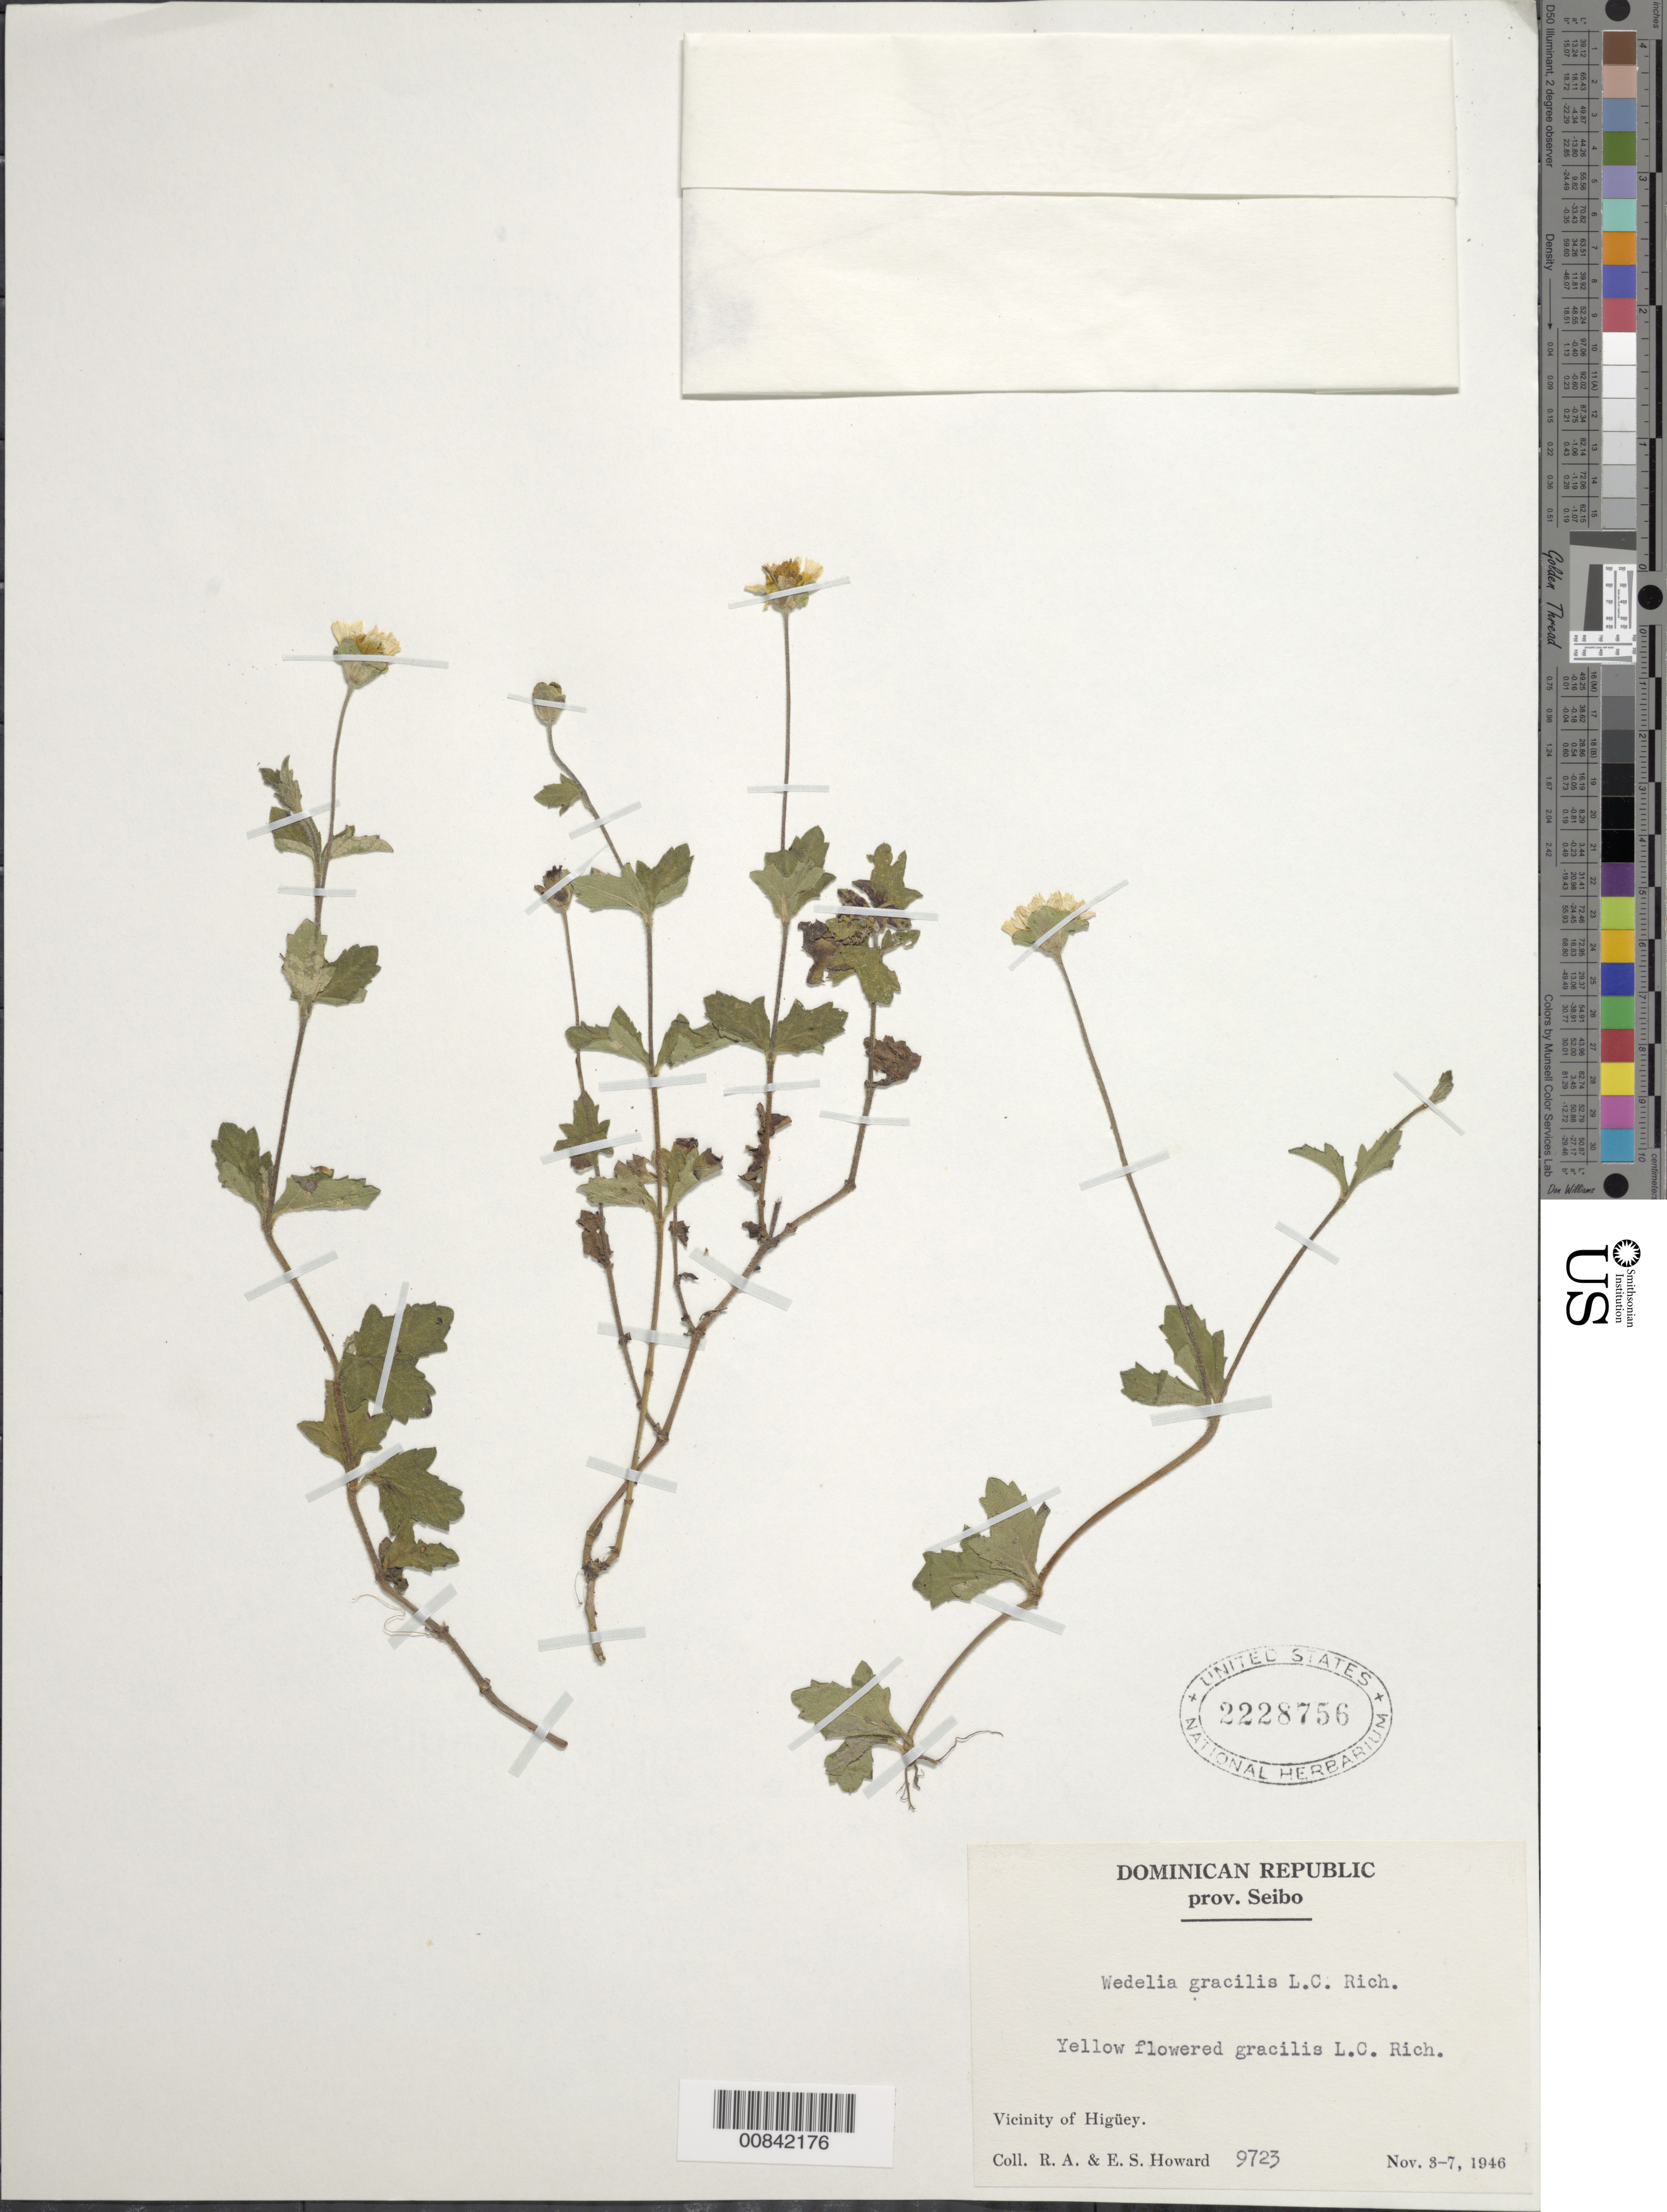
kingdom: Plantae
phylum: Tracheophyta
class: Magnoliopsida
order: Asterales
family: Asteraceae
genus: Sphagneticola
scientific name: Sphagneticola gracilis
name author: (Rich.) Pruski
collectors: R. A. Howard & E. S. Howard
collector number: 9723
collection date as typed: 03 Nov 1946 to 07 Nov 1946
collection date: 1946-11-03/1946-11-07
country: Dominican Republic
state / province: El Seibo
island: Hispaniola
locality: Vicinity of Higüey.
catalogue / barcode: US 2228756